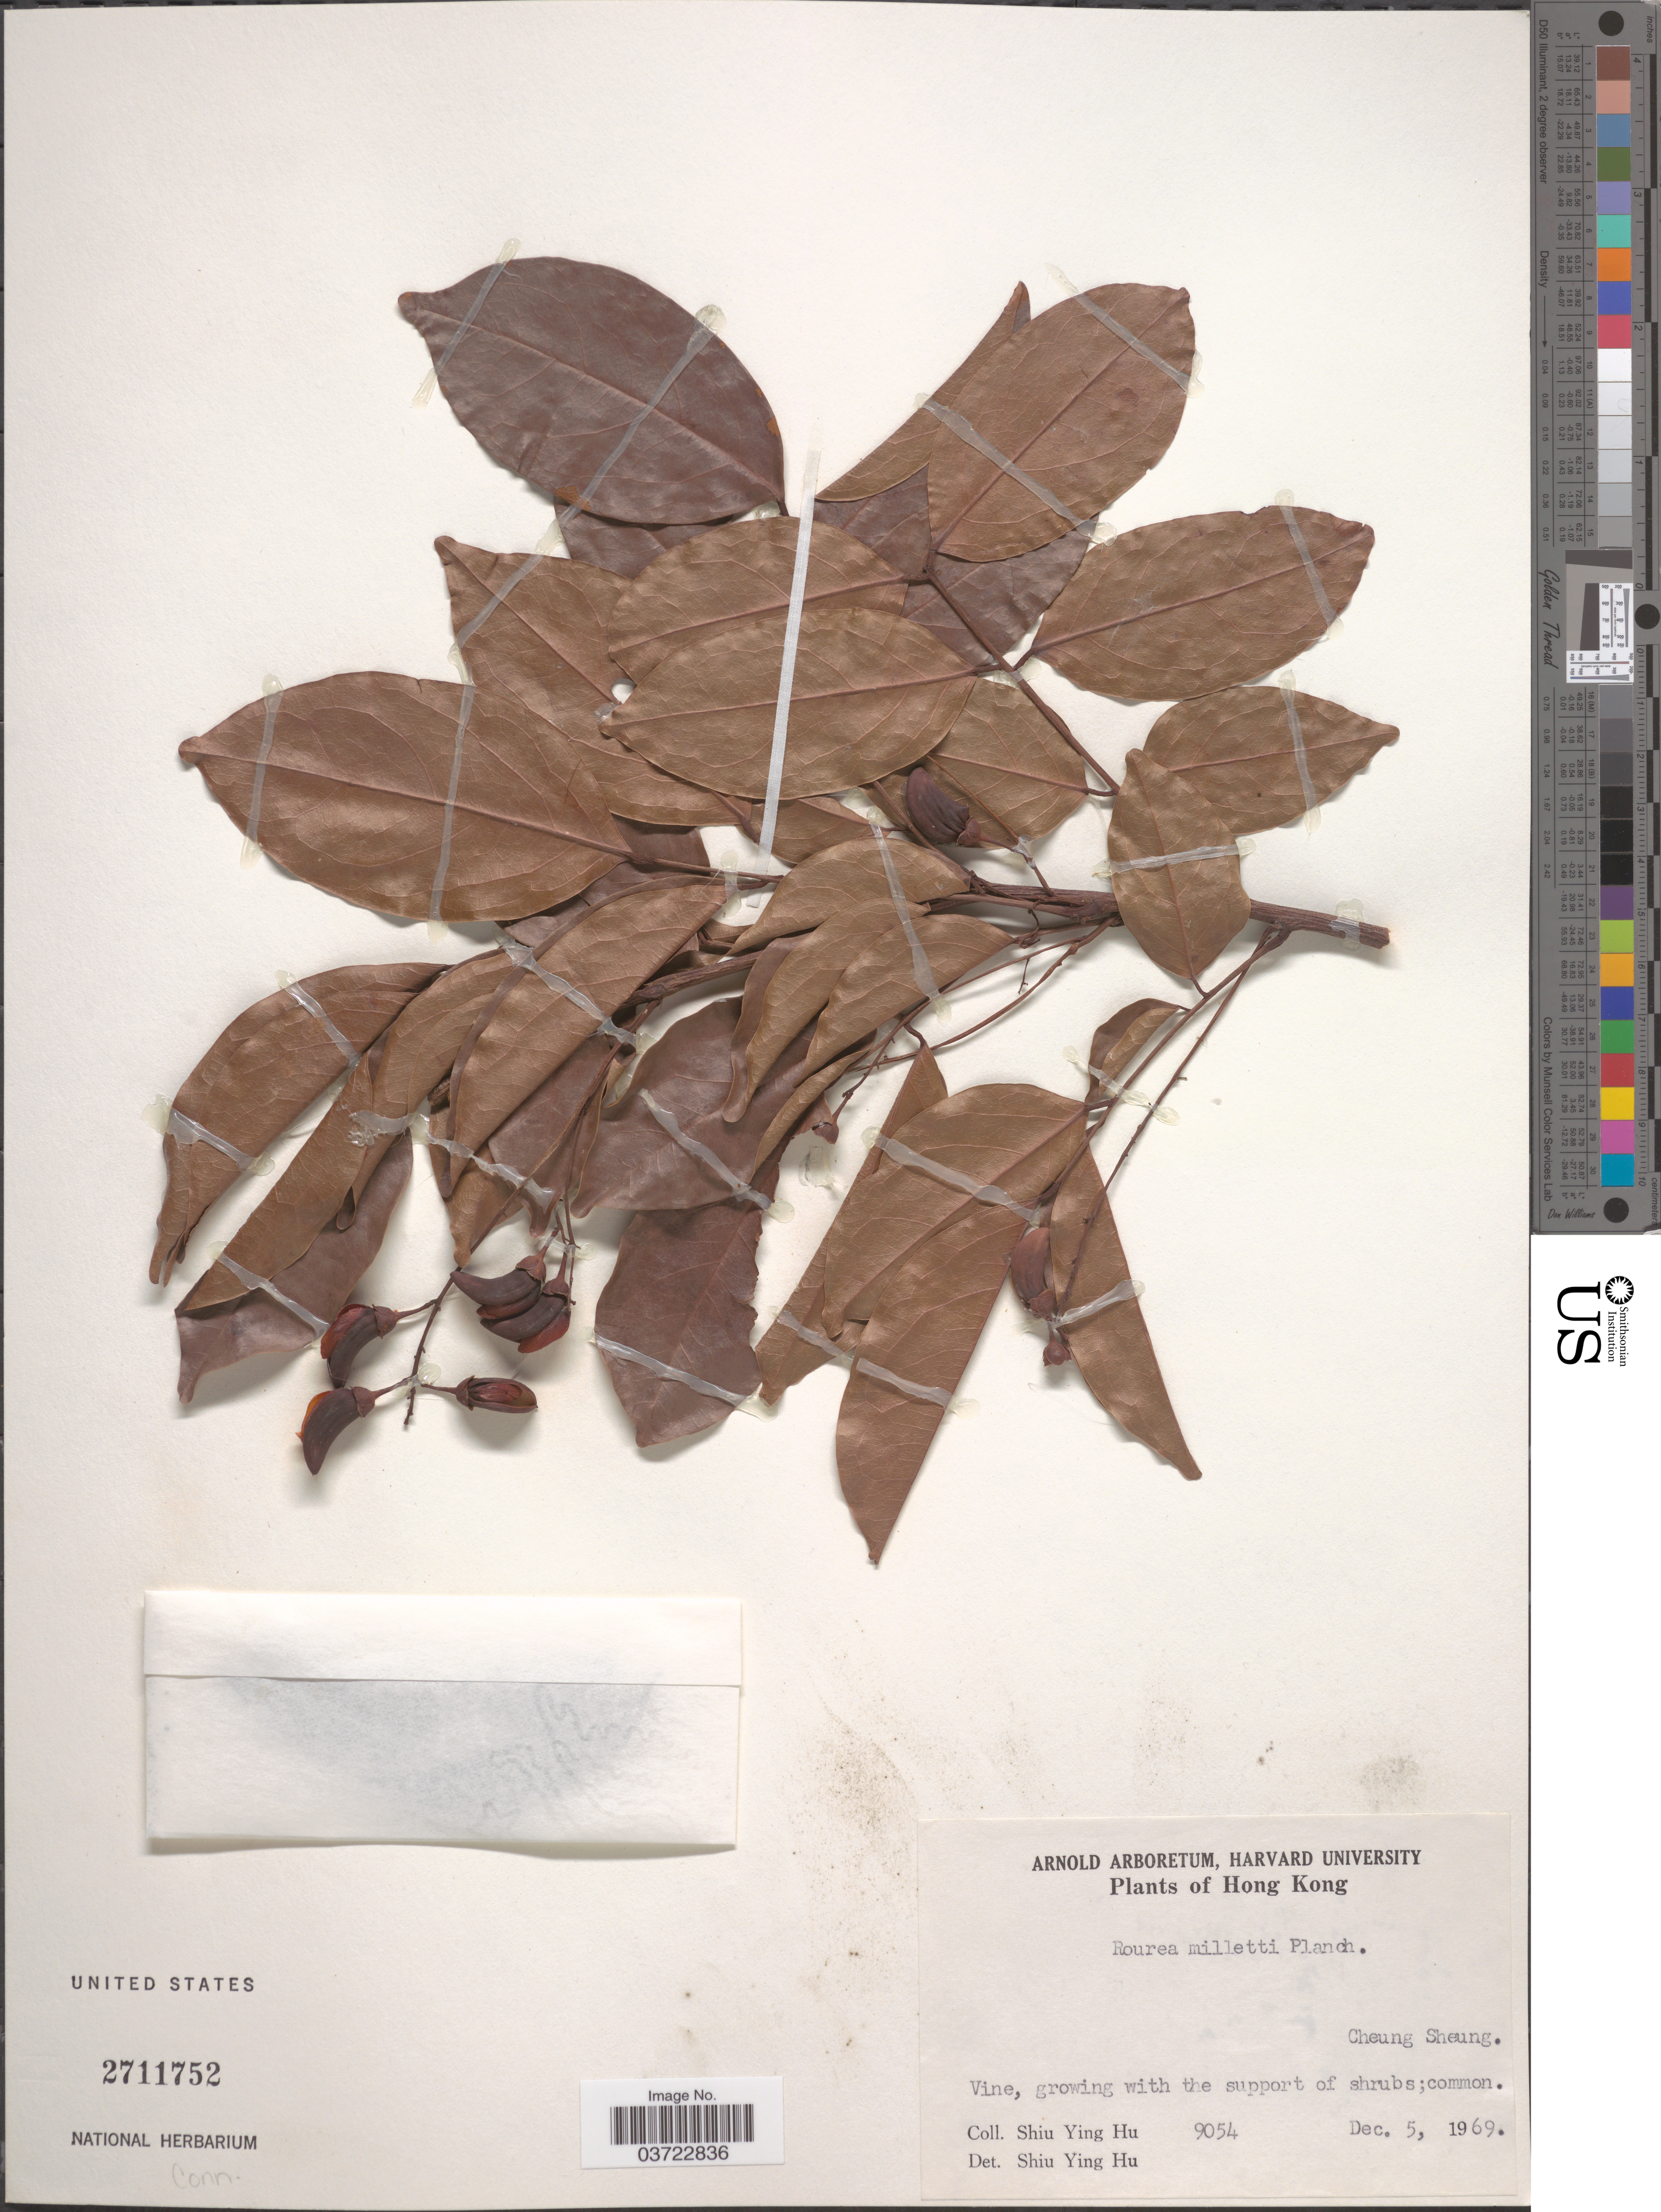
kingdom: Plantae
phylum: Tracheophyta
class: Magnoliopsida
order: Oxalidales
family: Connaraceae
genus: Rourea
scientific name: Rourea millettii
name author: Planch.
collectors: S. Y. Hu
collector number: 9054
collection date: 1969-12-05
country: China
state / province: Hong Kong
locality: Cheung Sheung.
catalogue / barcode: US 2711752